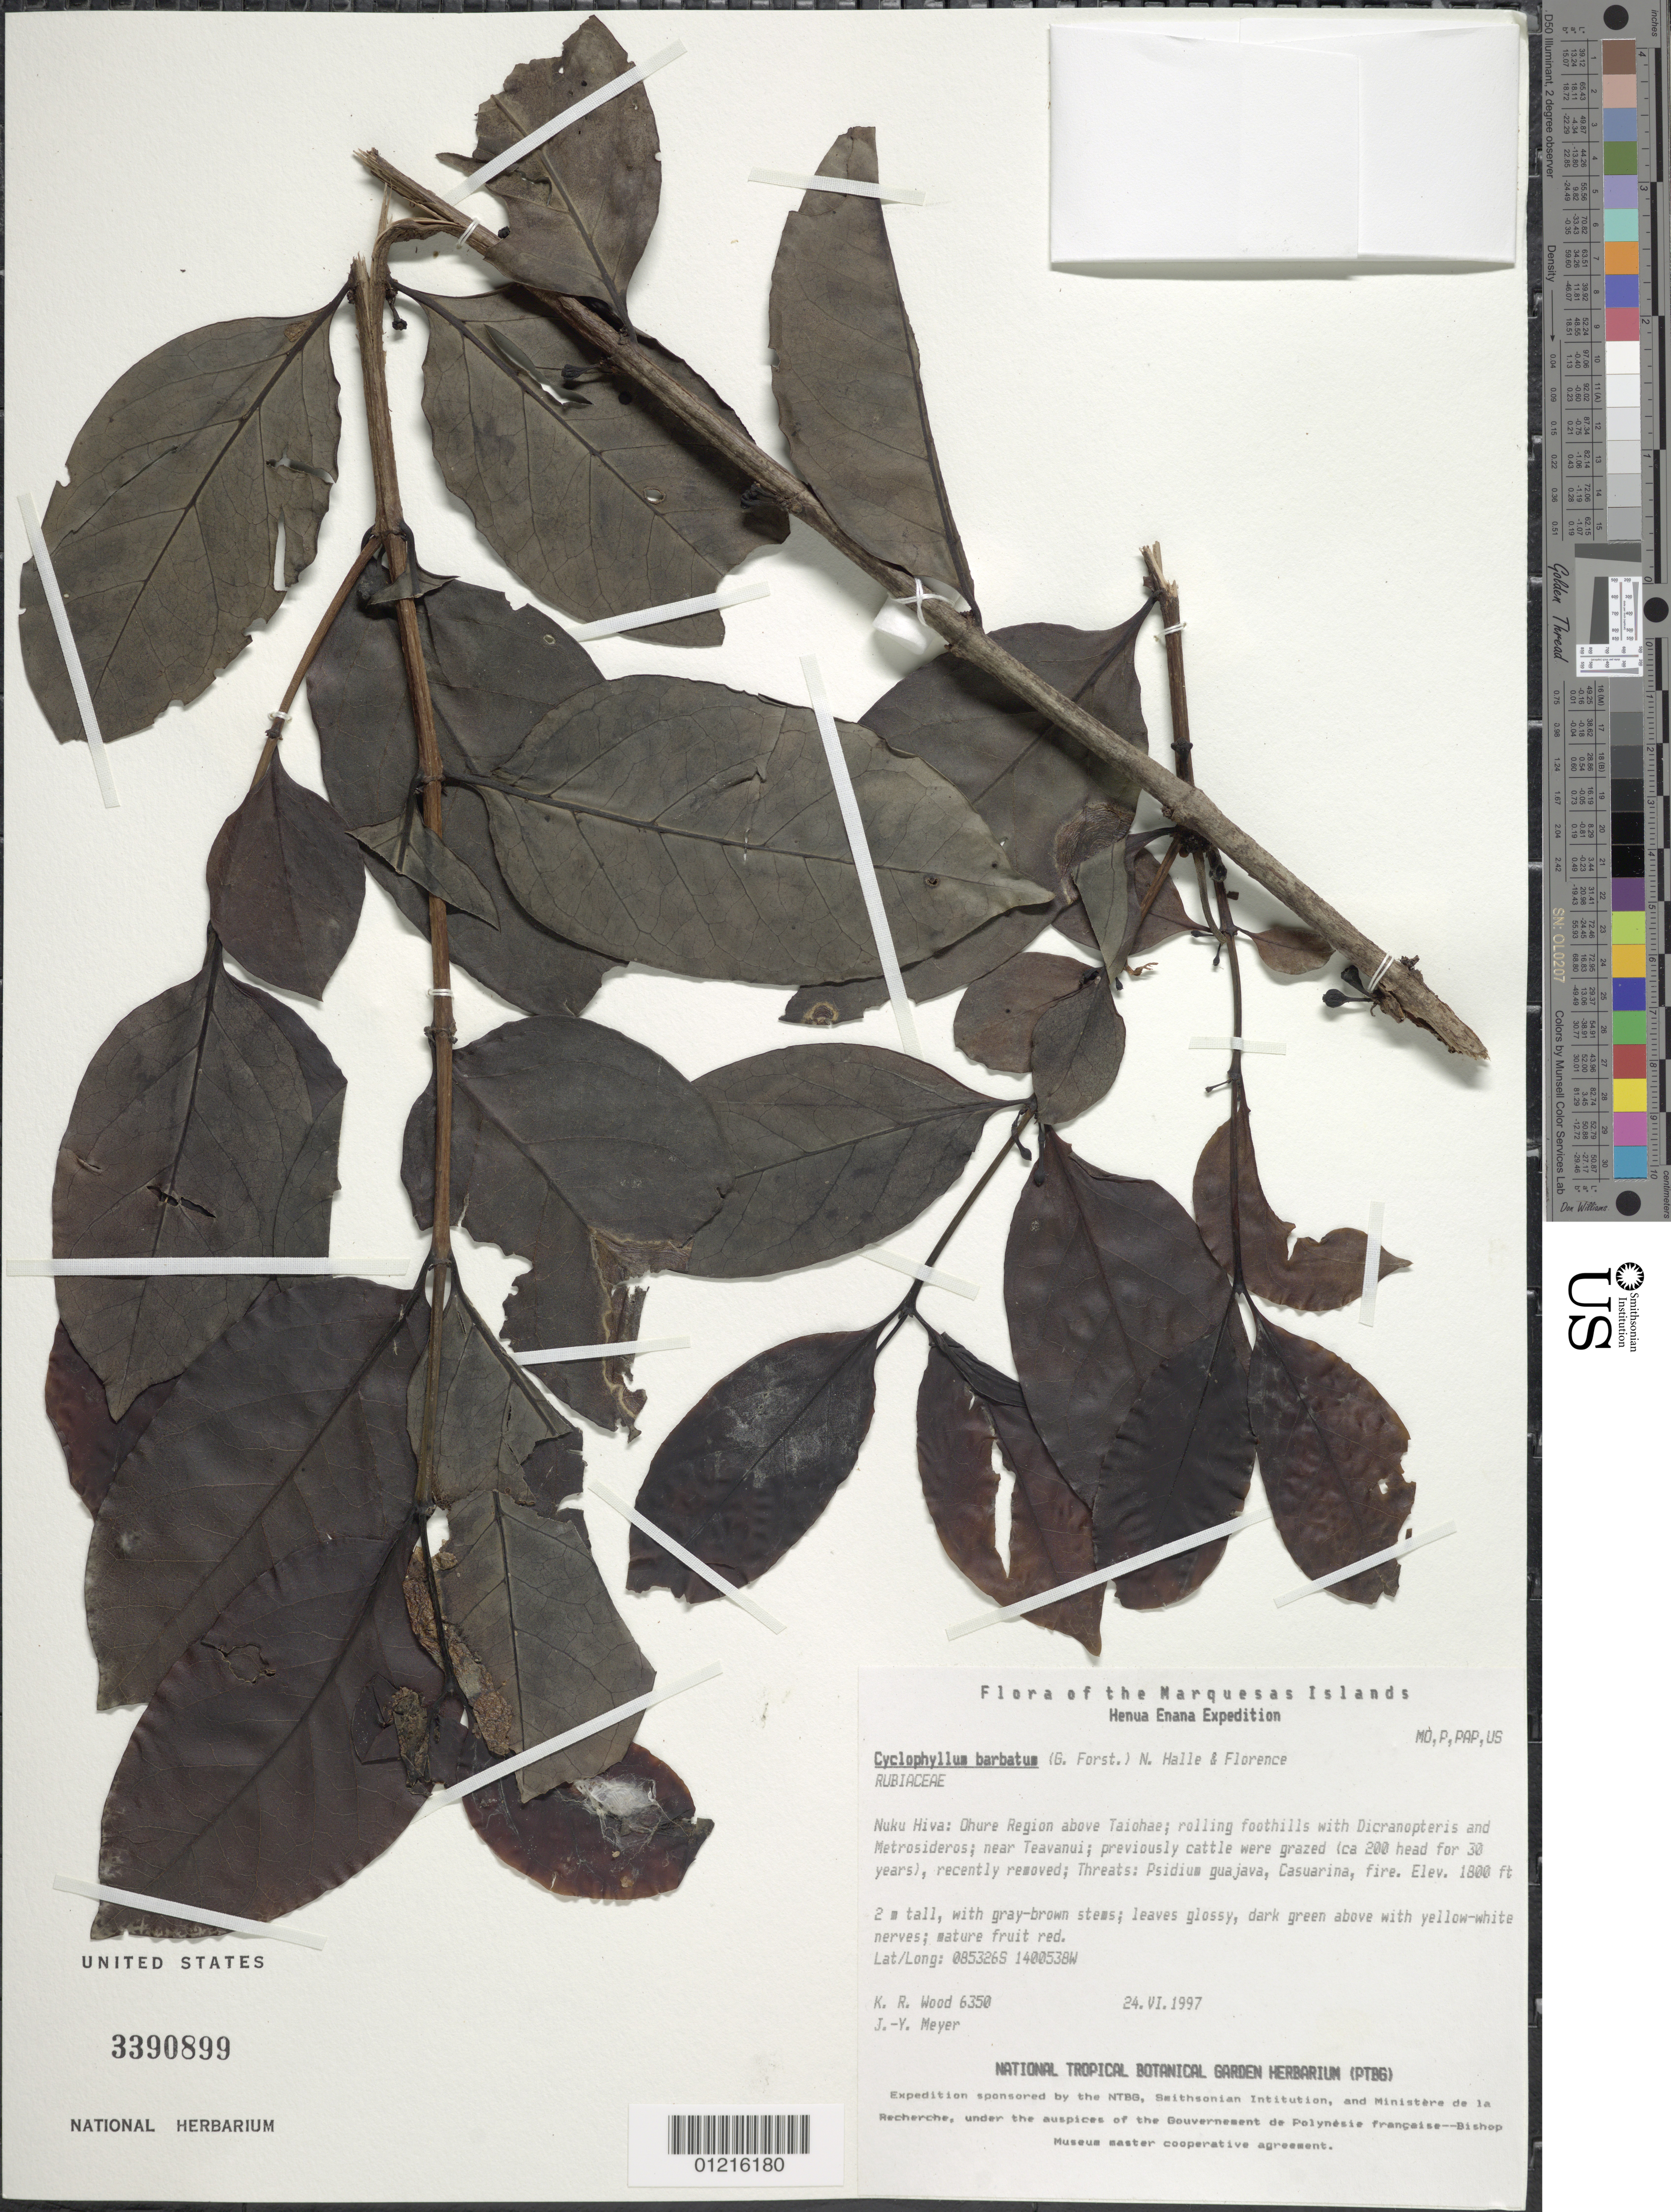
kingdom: Plantae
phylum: Tracheophyta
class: Magnoliopsida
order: Gentianales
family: Rubiaceae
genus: Cyclophyllum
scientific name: Cyclophyllum barbatum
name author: (G. Forst.) N. Hallé & J. Florence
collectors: K. R. Wood & J.-Y. Meyer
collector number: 6350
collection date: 1997-06-24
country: French Polynesia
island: Nuku Hiva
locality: Ohure Region above Taiohae, near Teavanui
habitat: On rolling foot hills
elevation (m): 549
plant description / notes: Psidium guajava, Casuarina, fire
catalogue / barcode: US 3390899